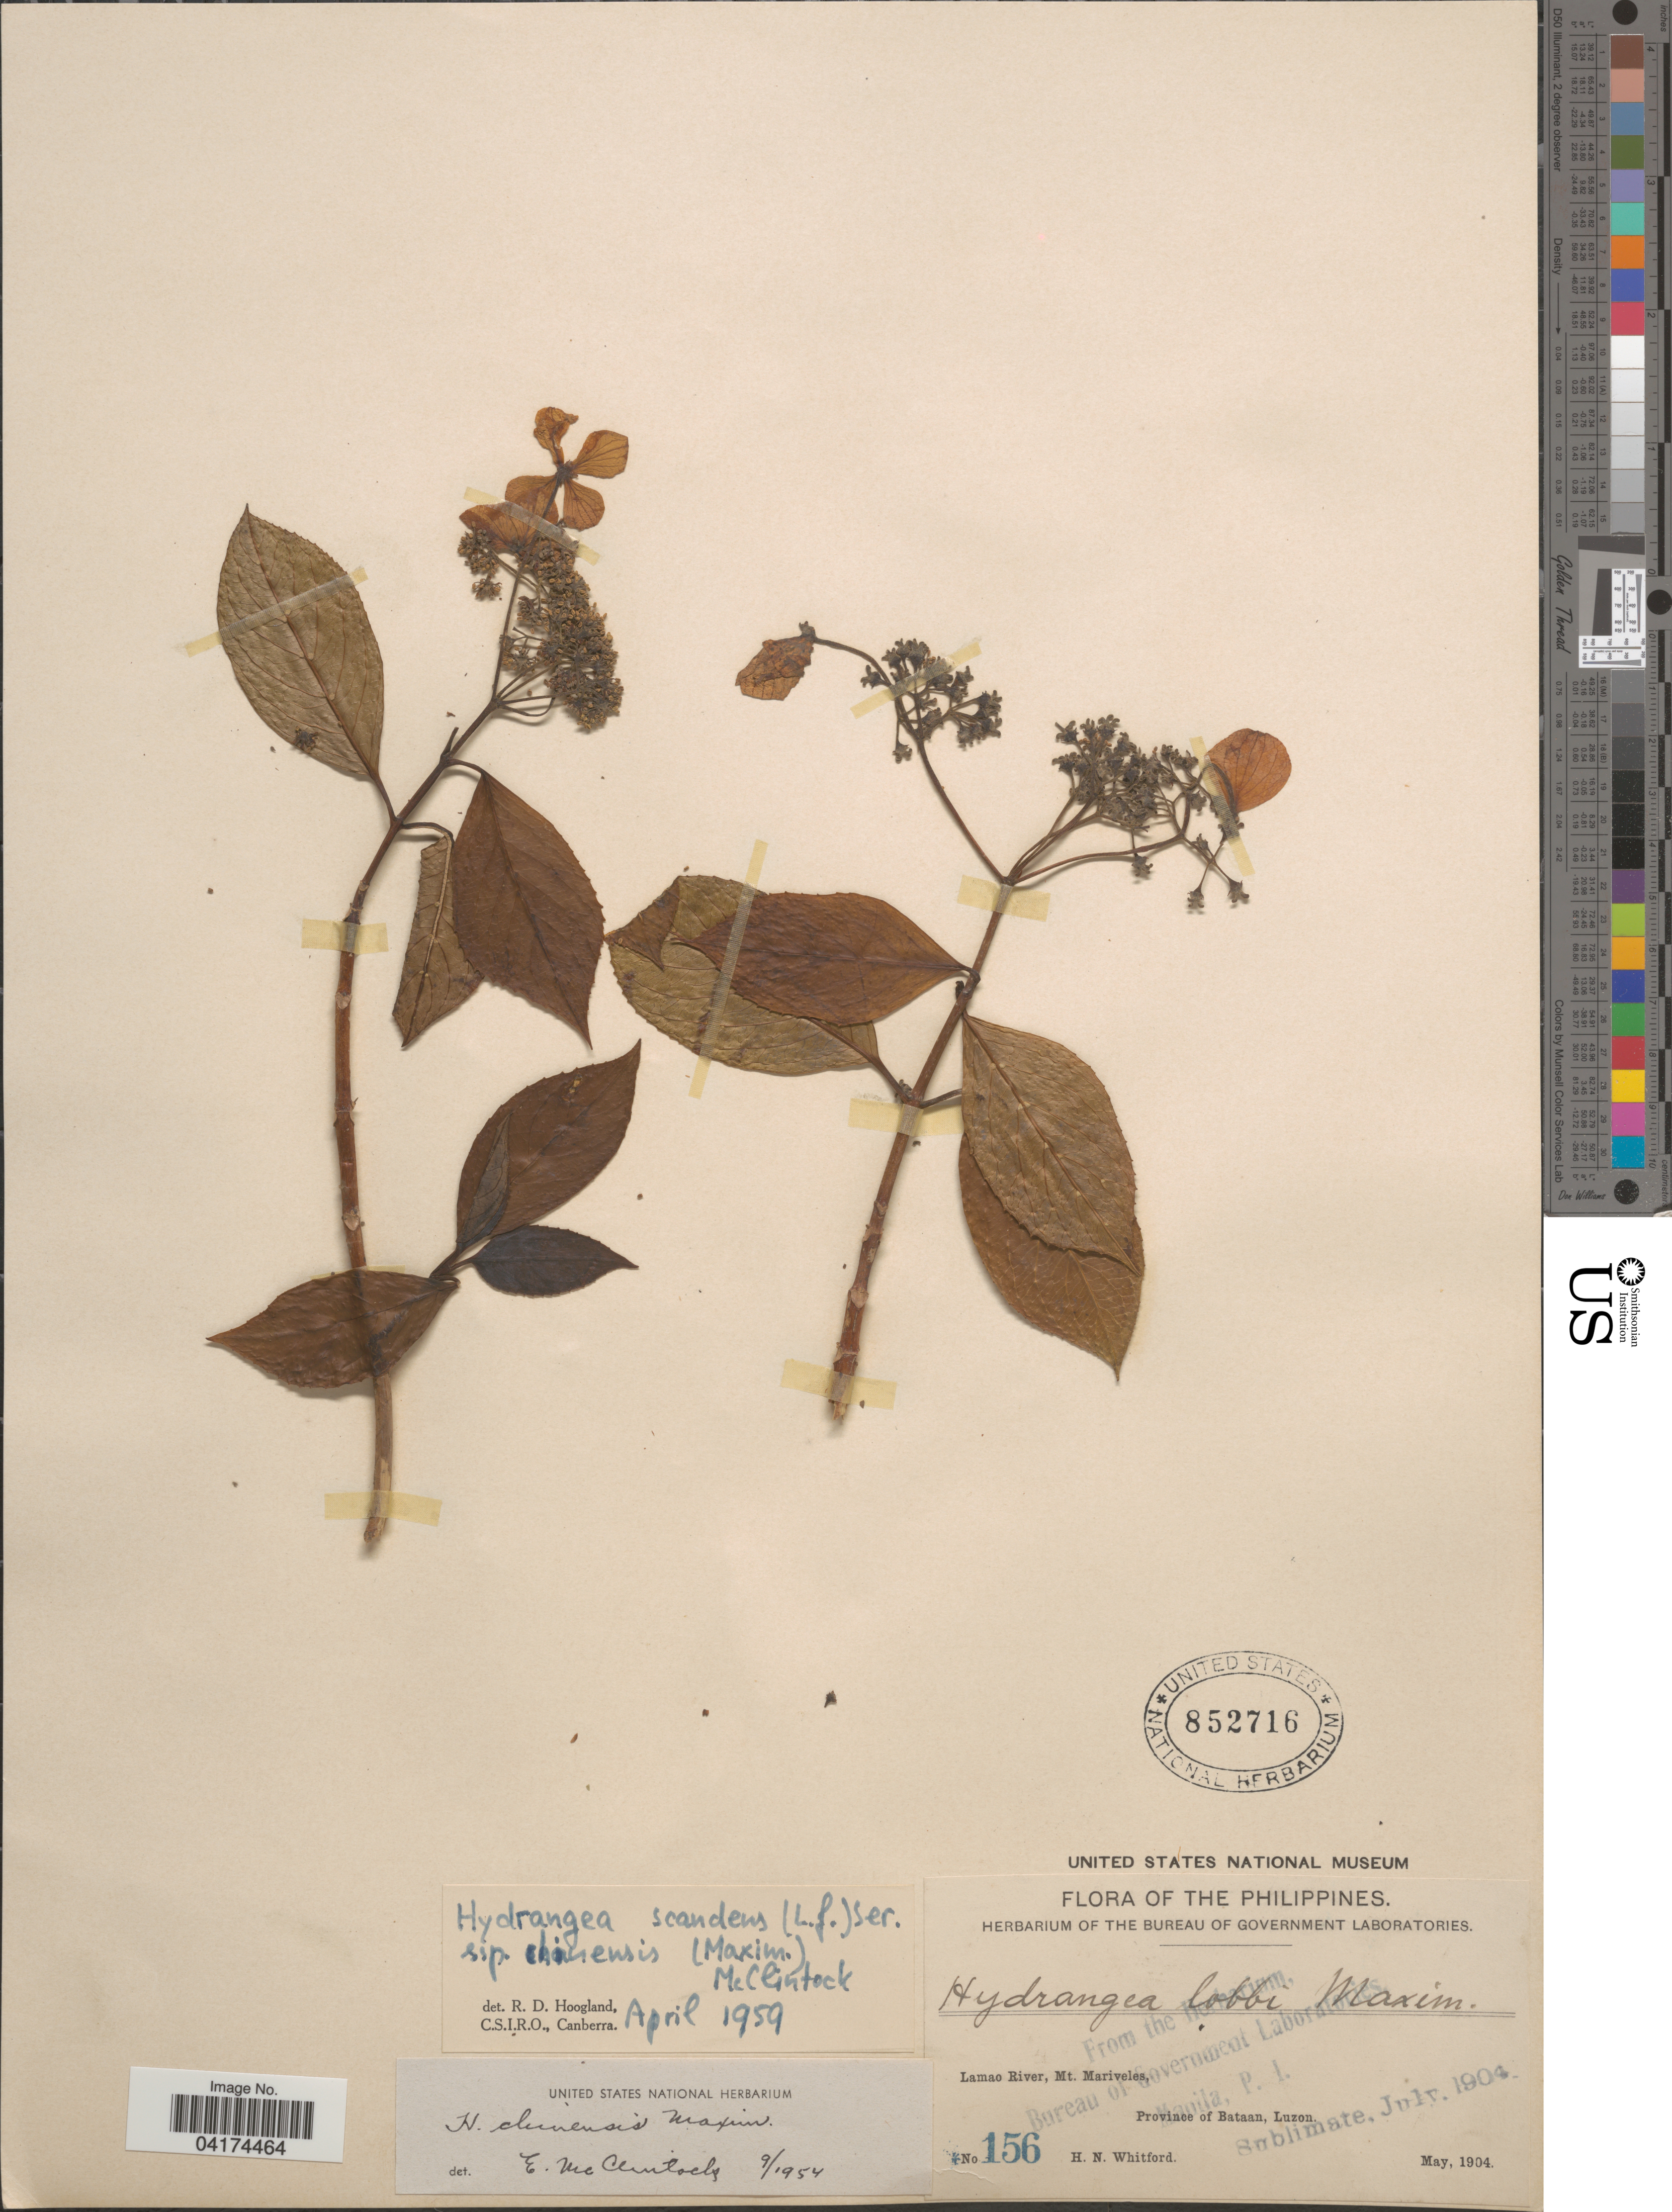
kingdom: Plantae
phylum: Tracheophyta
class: Magnoliopsida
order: Cornales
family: Hydrangeaceae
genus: Hydrangea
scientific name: Hydrangea scandens subsp. chinensis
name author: (Maxim.) E. M. McClint.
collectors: H. N. Whitford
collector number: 156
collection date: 1904-05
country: Philippines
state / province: Central Luzon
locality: Lamao River, Mt. Mariveles, Province of Bataan.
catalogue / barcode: US 852716